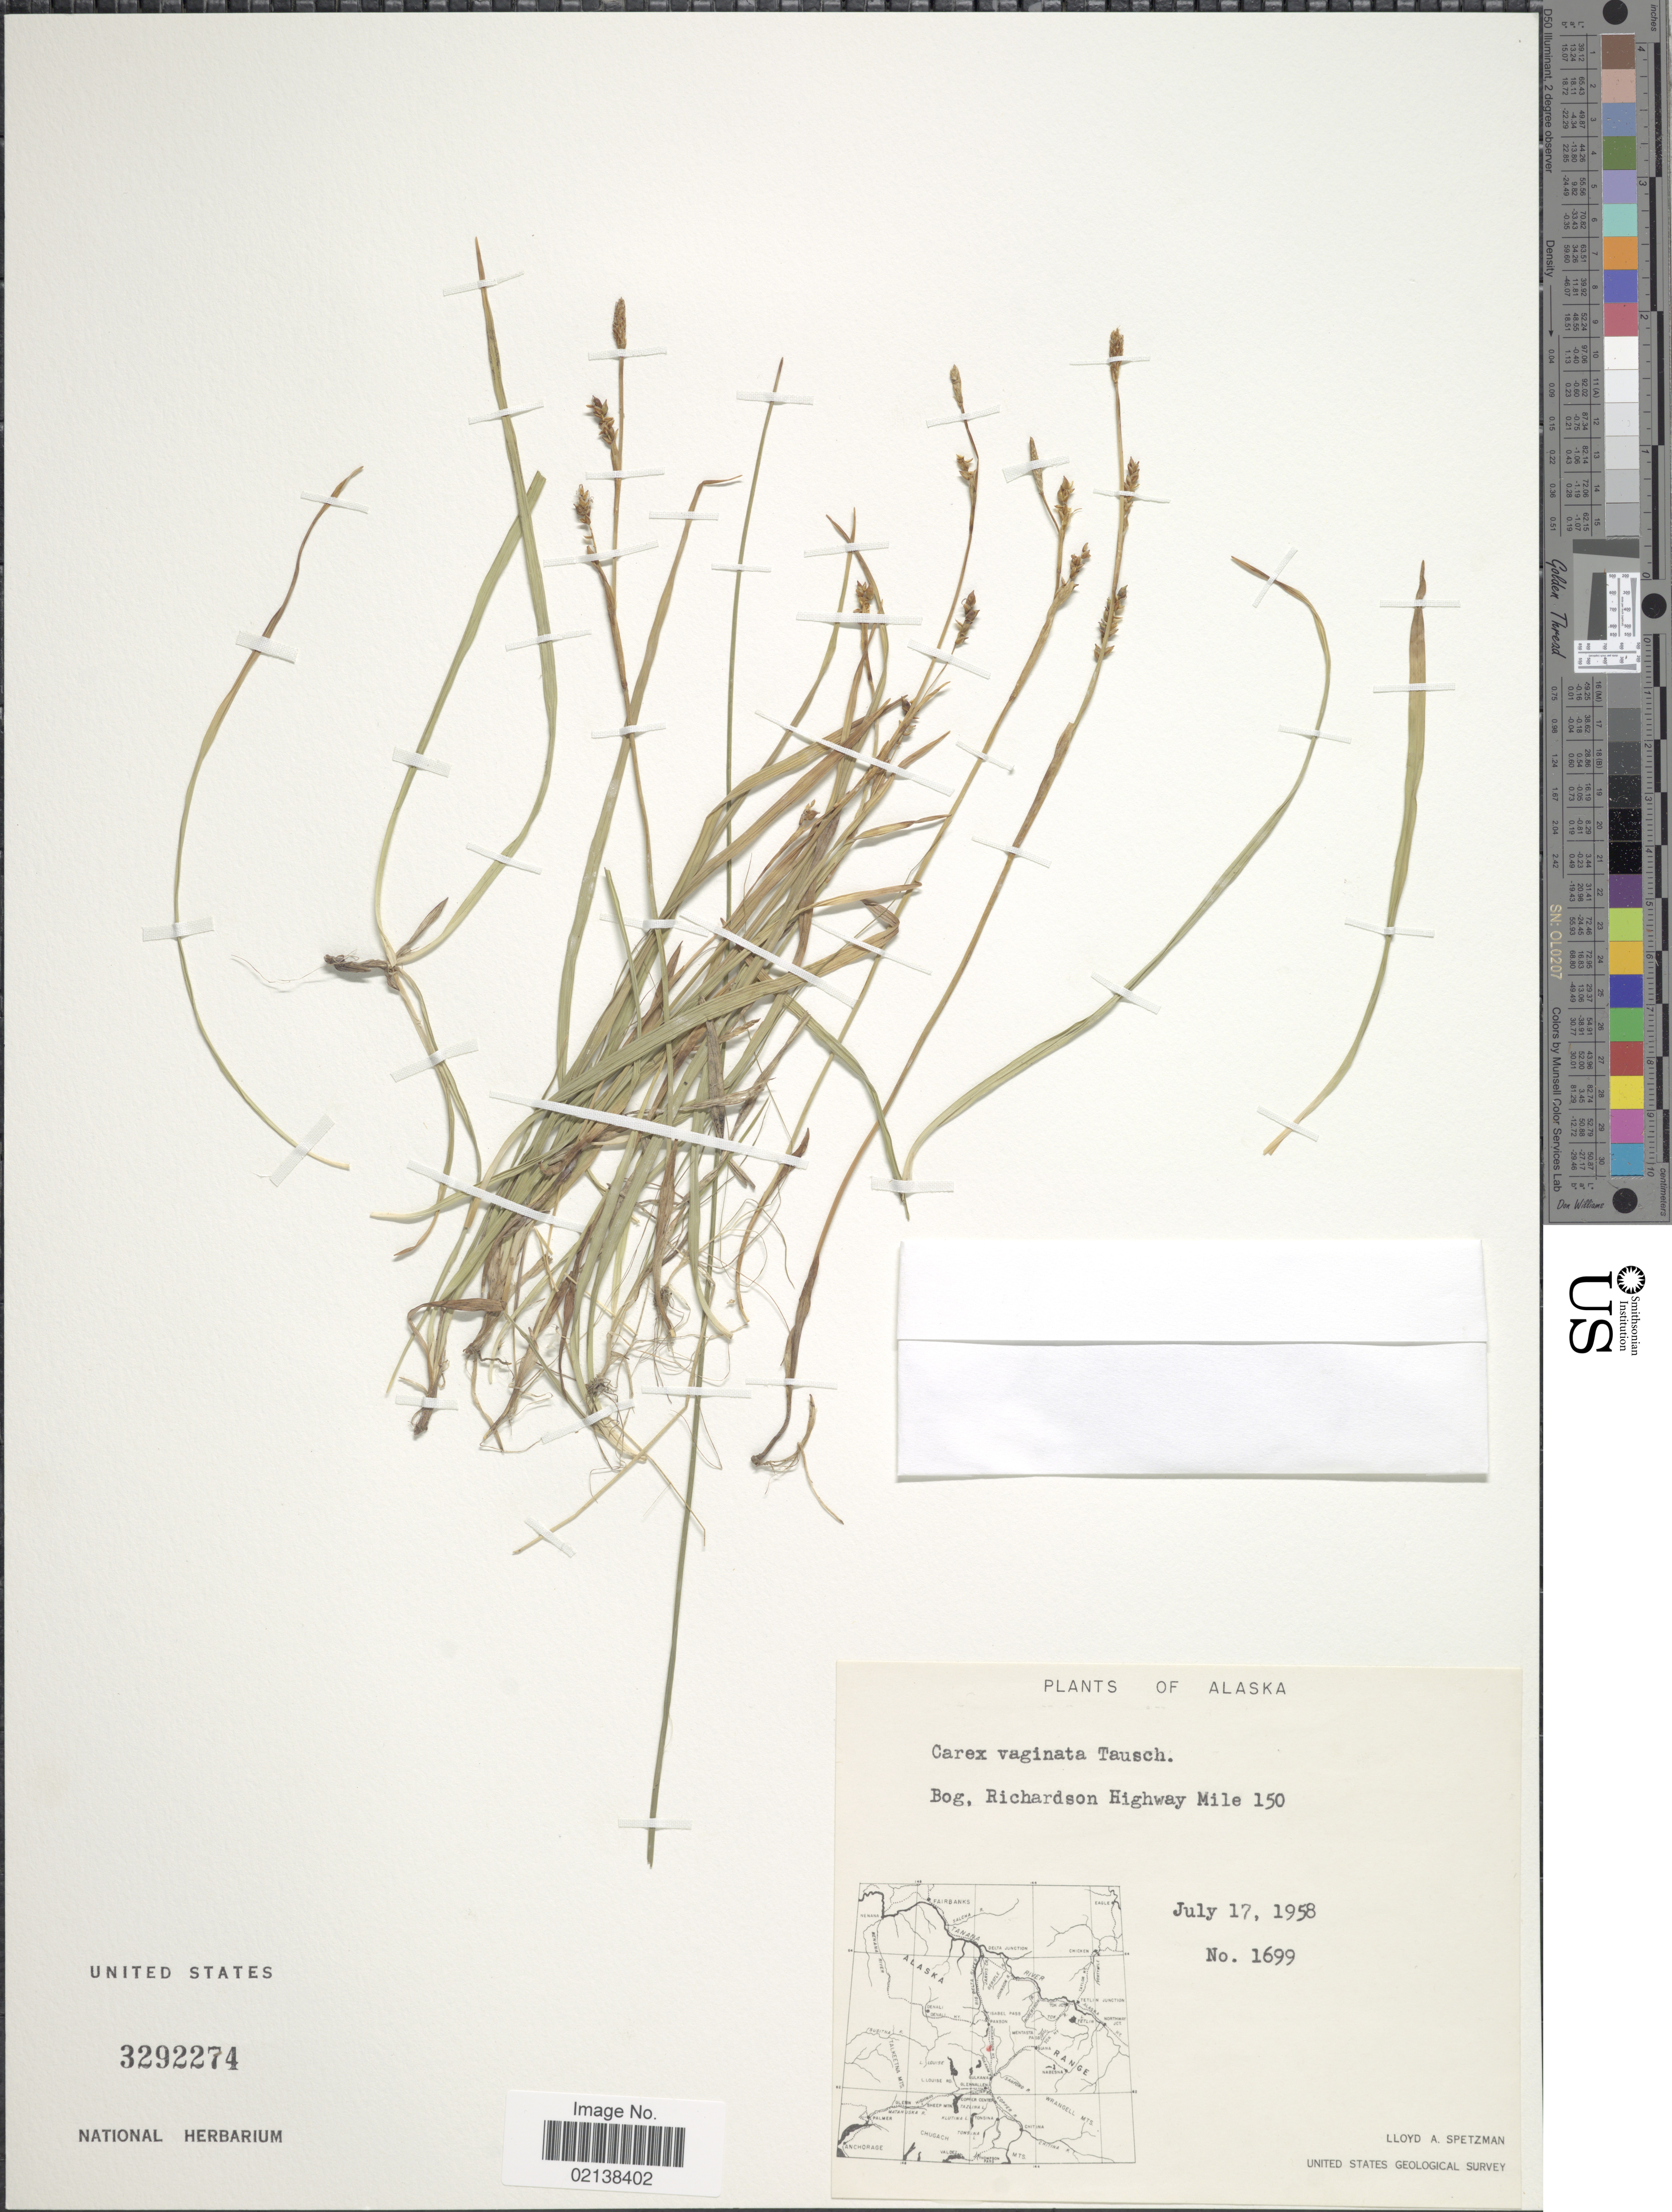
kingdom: Plantae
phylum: Tracheophyta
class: Liliopsida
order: Poales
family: Cyperaceae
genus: Carex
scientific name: Carex vaginata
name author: Tausch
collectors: L. Spetzman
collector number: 1699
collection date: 1958-07-17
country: United States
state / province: Alaska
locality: Bog, Richardson Highway Mile 150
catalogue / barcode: US 3292274